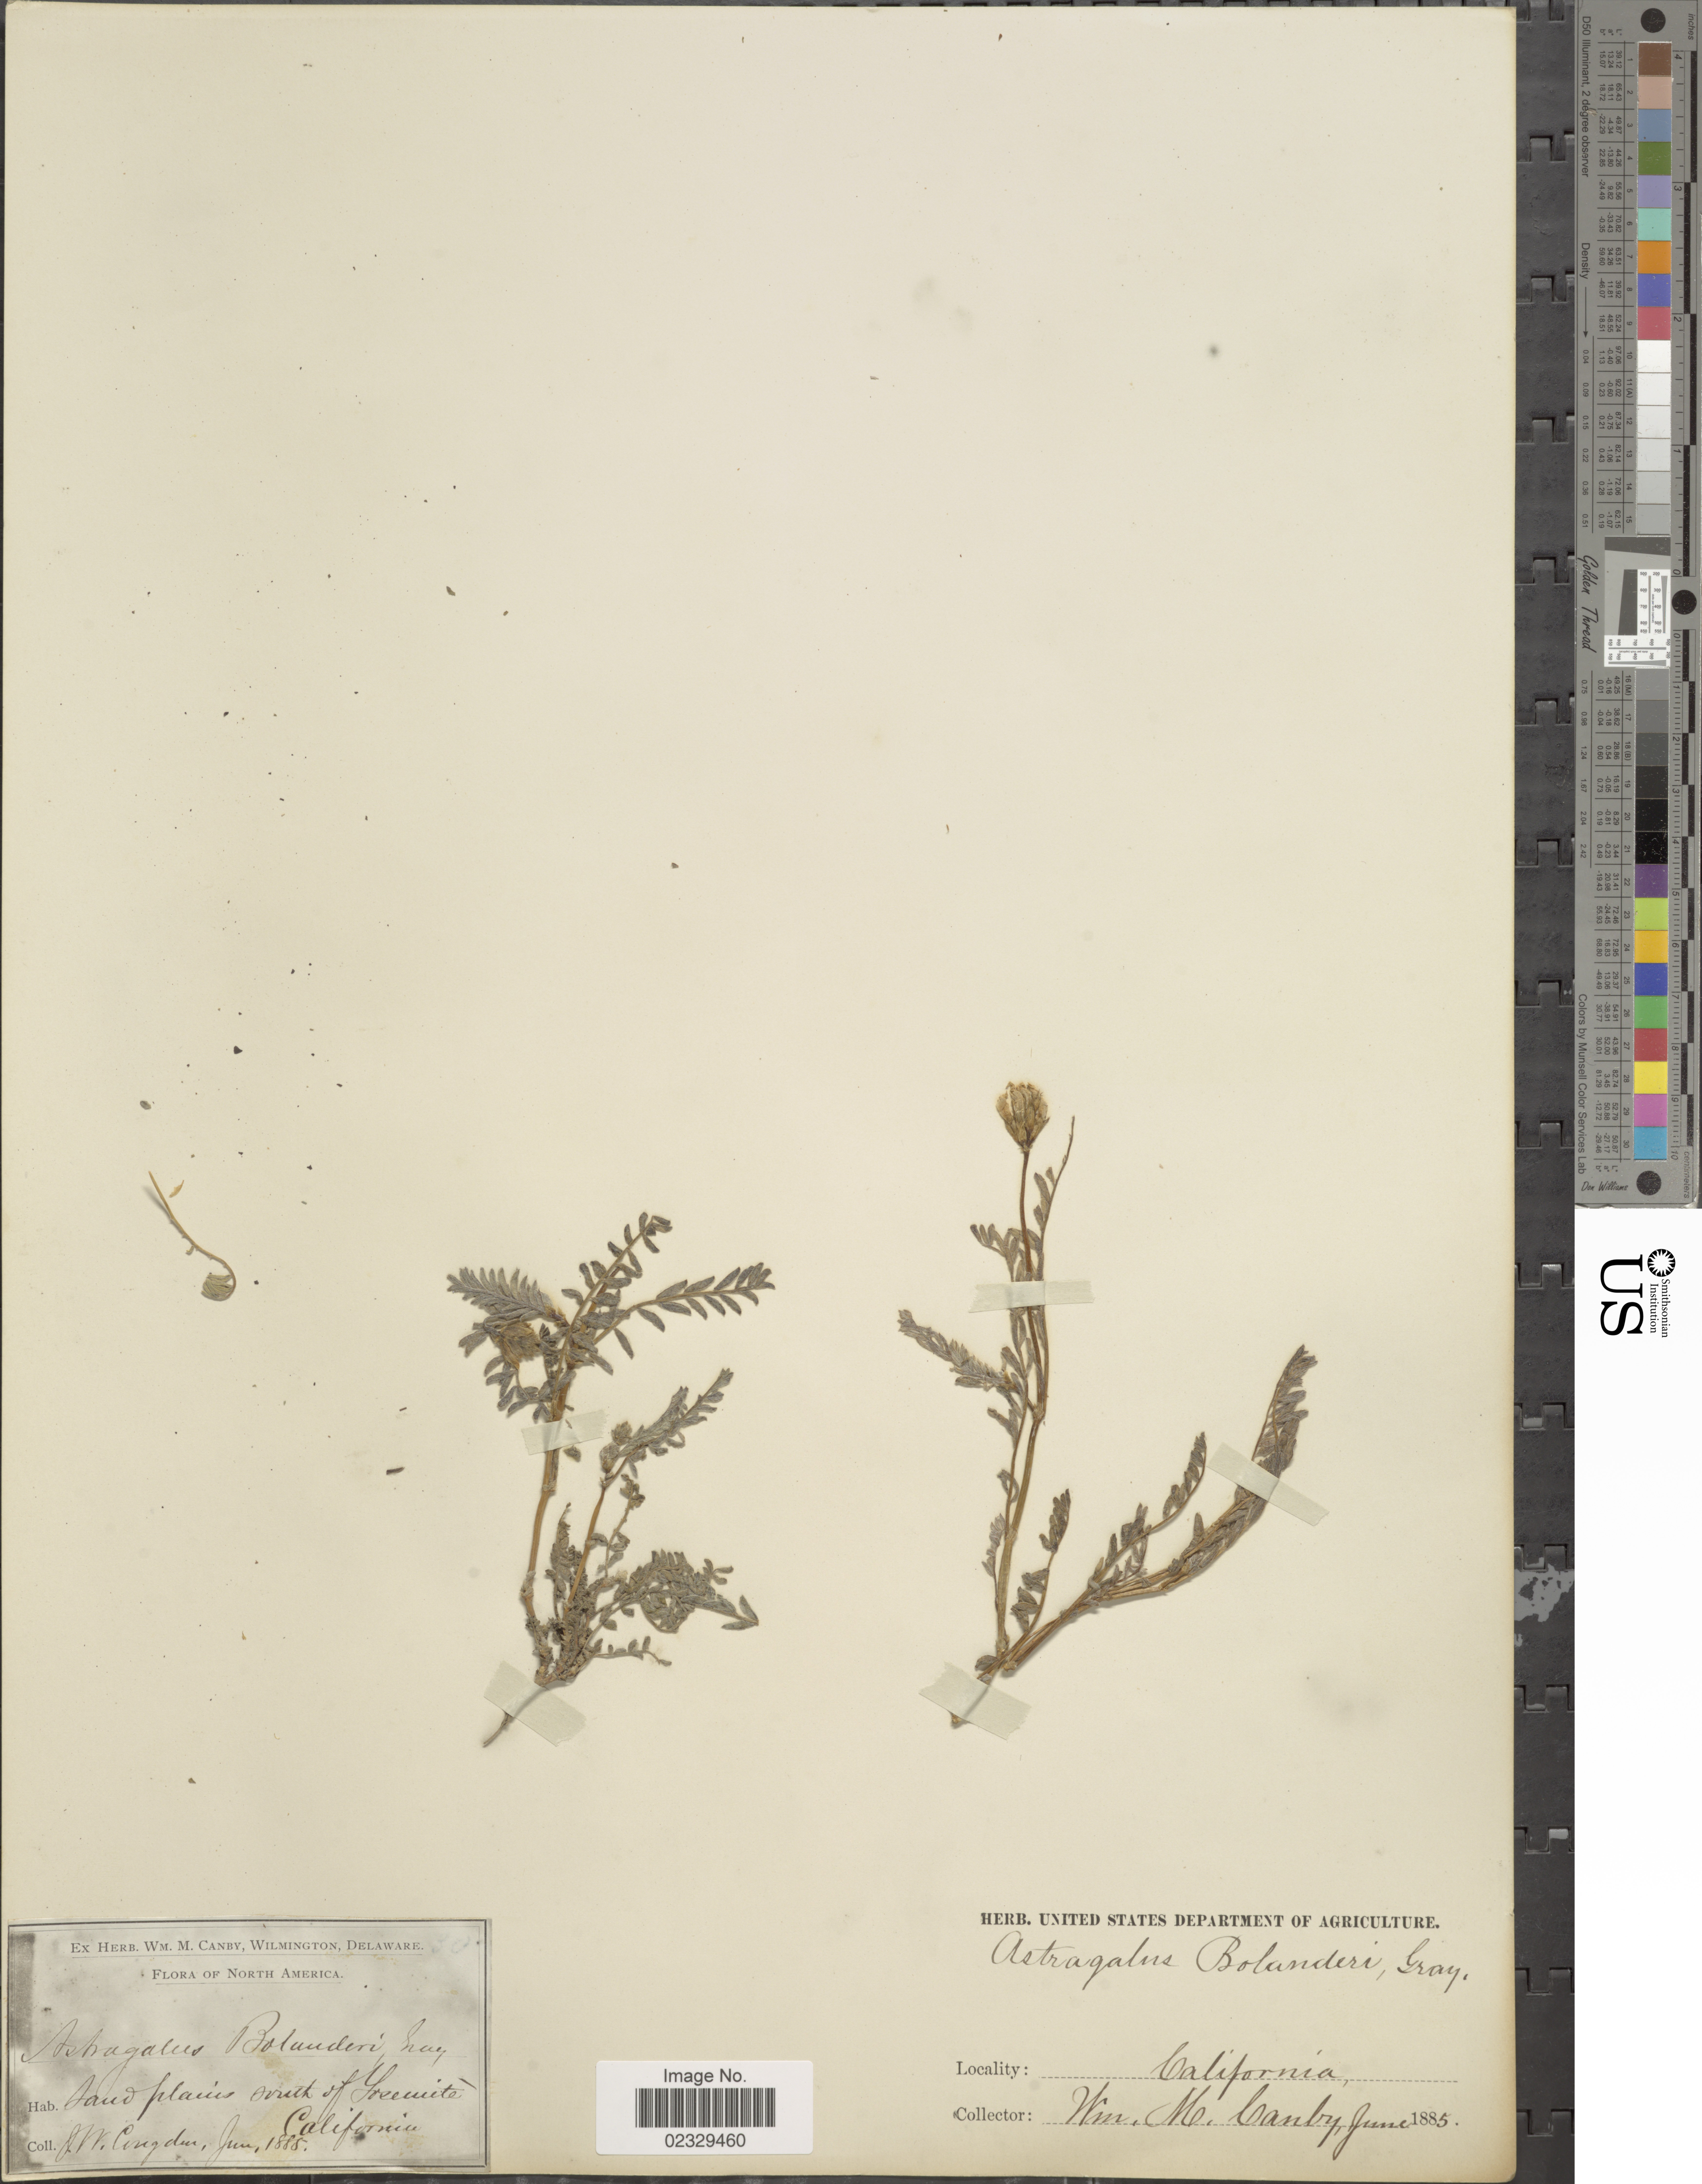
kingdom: Plantae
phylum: Tracheophyta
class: Magnoliopsida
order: Fabales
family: Fabaceae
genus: Astragalus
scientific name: Astragalus bolanderi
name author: A. Gray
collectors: W. M. Canby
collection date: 1885-06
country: United States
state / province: California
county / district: Mariposa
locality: South of Yosemite. S. W. Cangden [unsure placement]